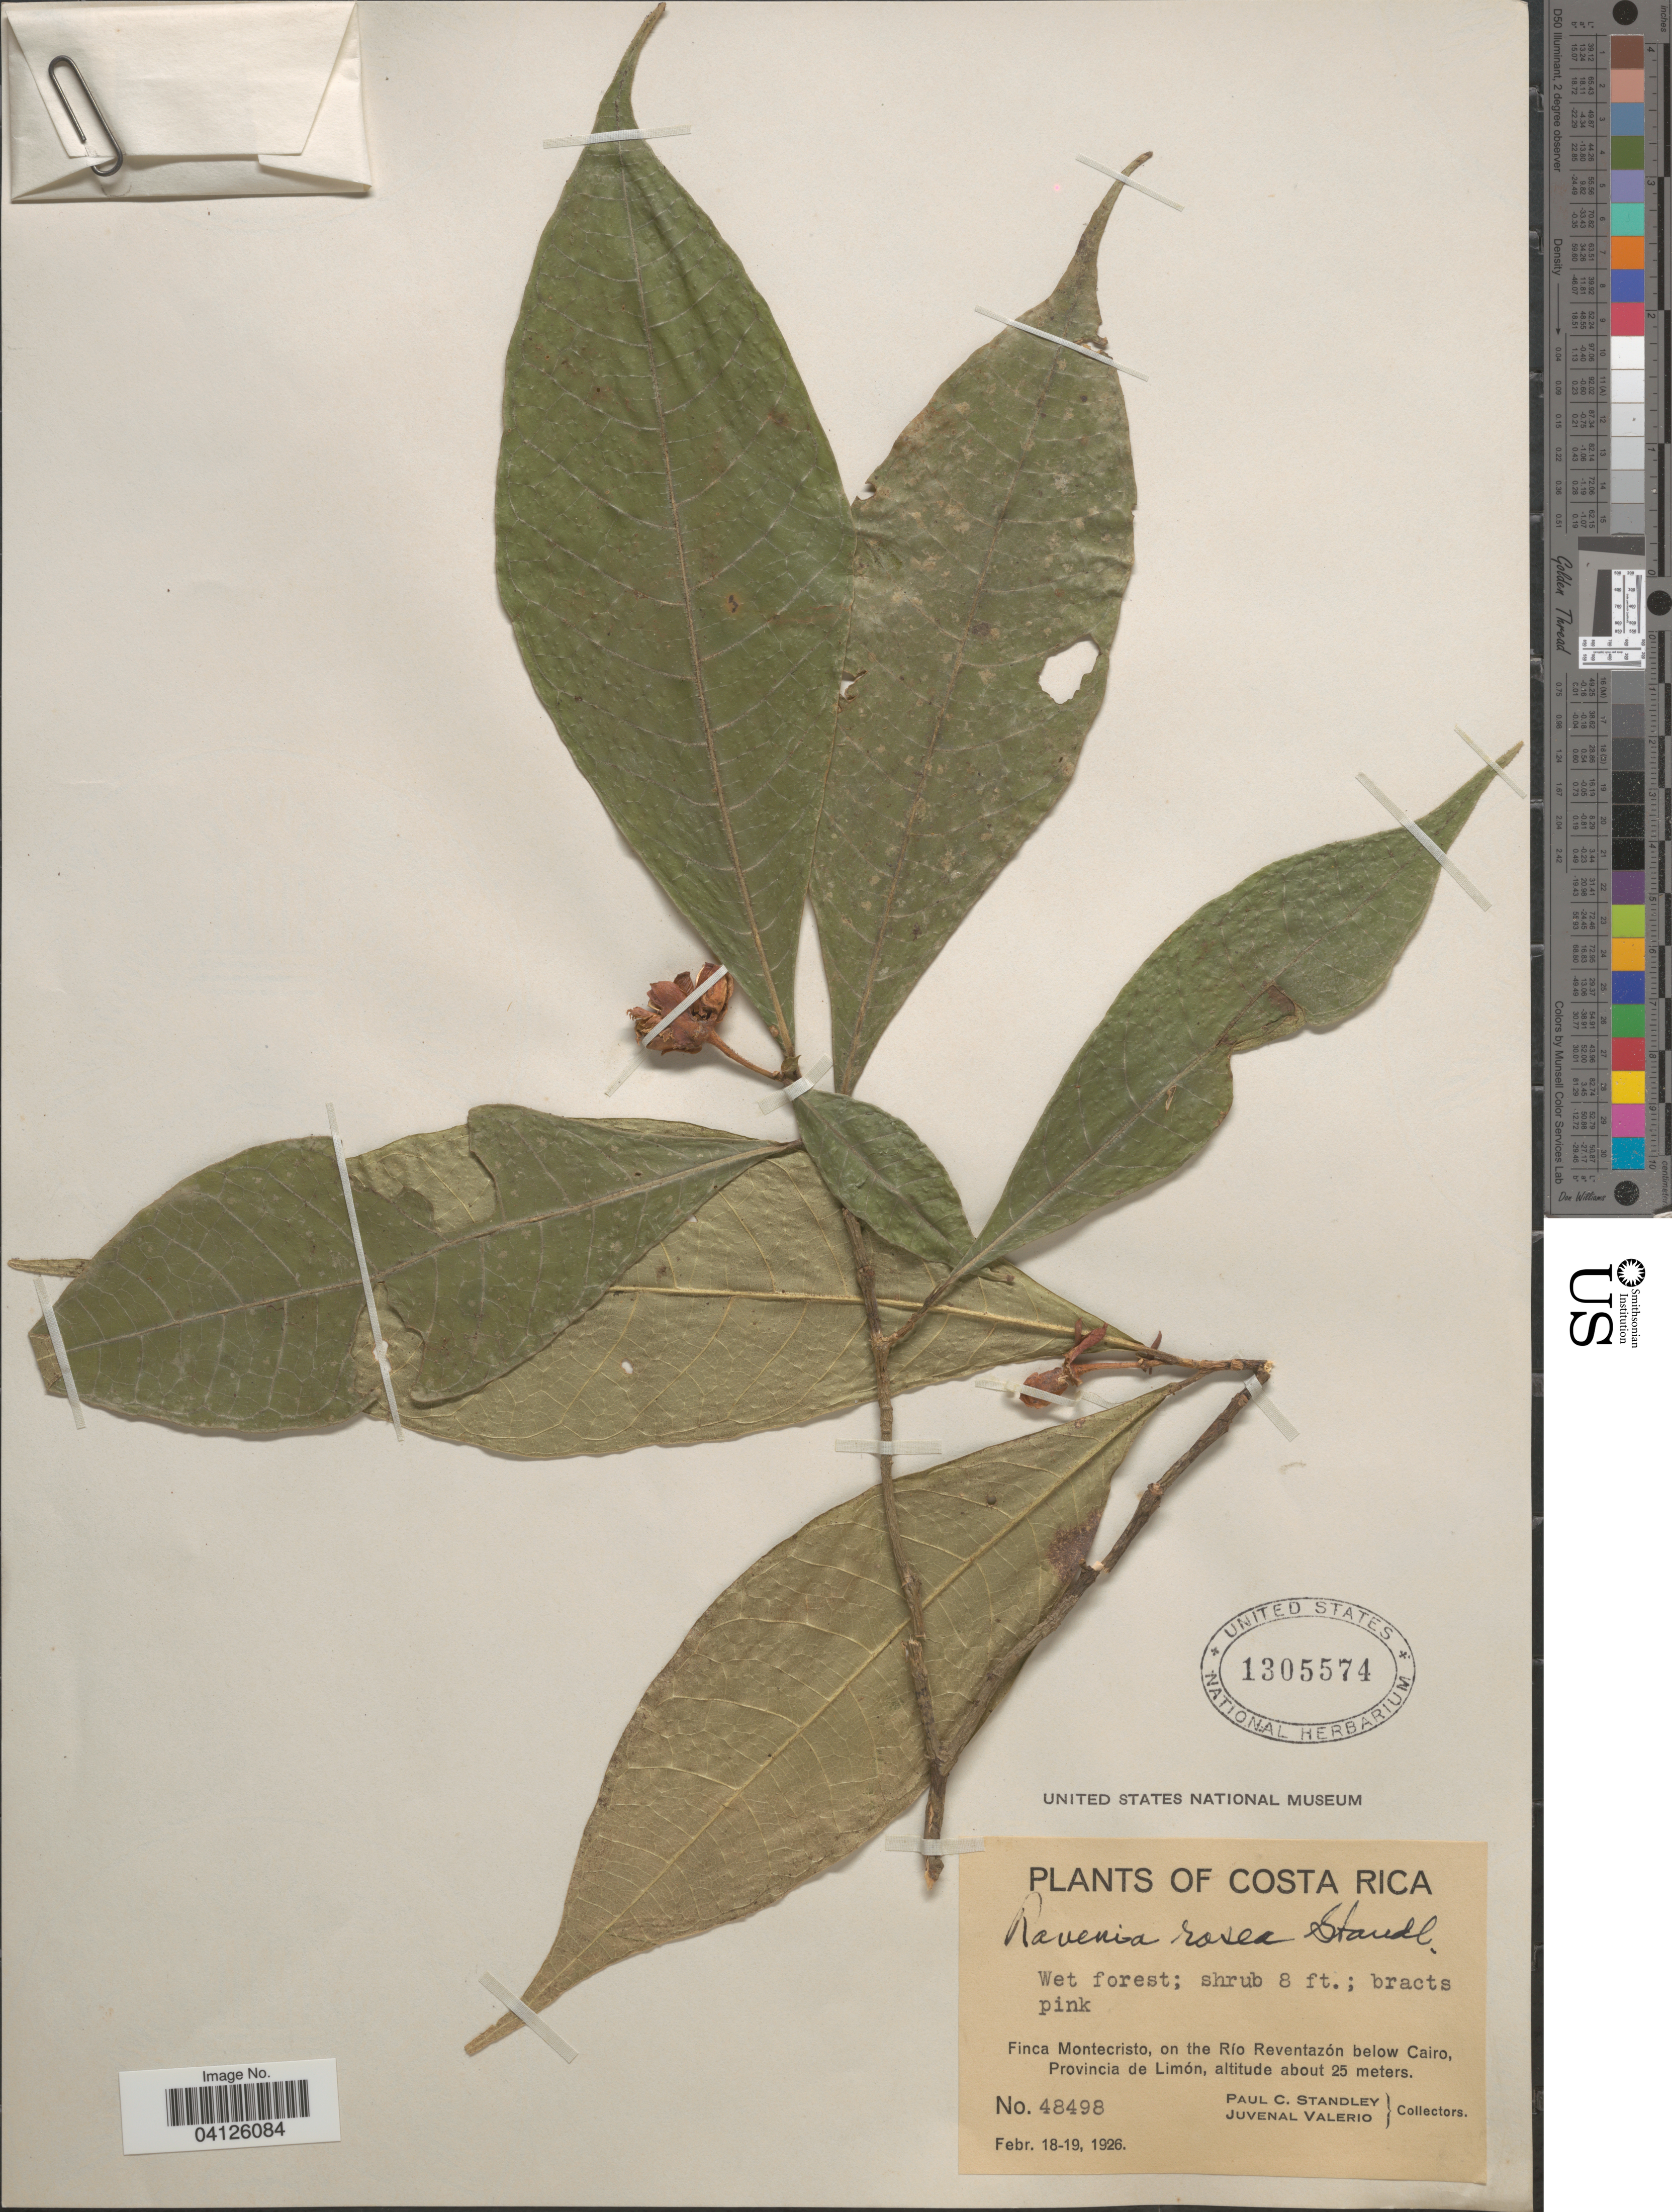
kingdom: Plantae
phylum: Tracheophyta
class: Magnoliopsida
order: Sapindales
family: Rutaceae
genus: Ravenia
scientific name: Ravenia rosea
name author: Standl.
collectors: P. C. Standley & J. Valerio R.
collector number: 48498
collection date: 1926-02-18/1926-02-19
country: Costa Rica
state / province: Limón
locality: Finca Montecristo, on the Río Reventazón below Cairo.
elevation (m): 25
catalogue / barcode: US 1305574